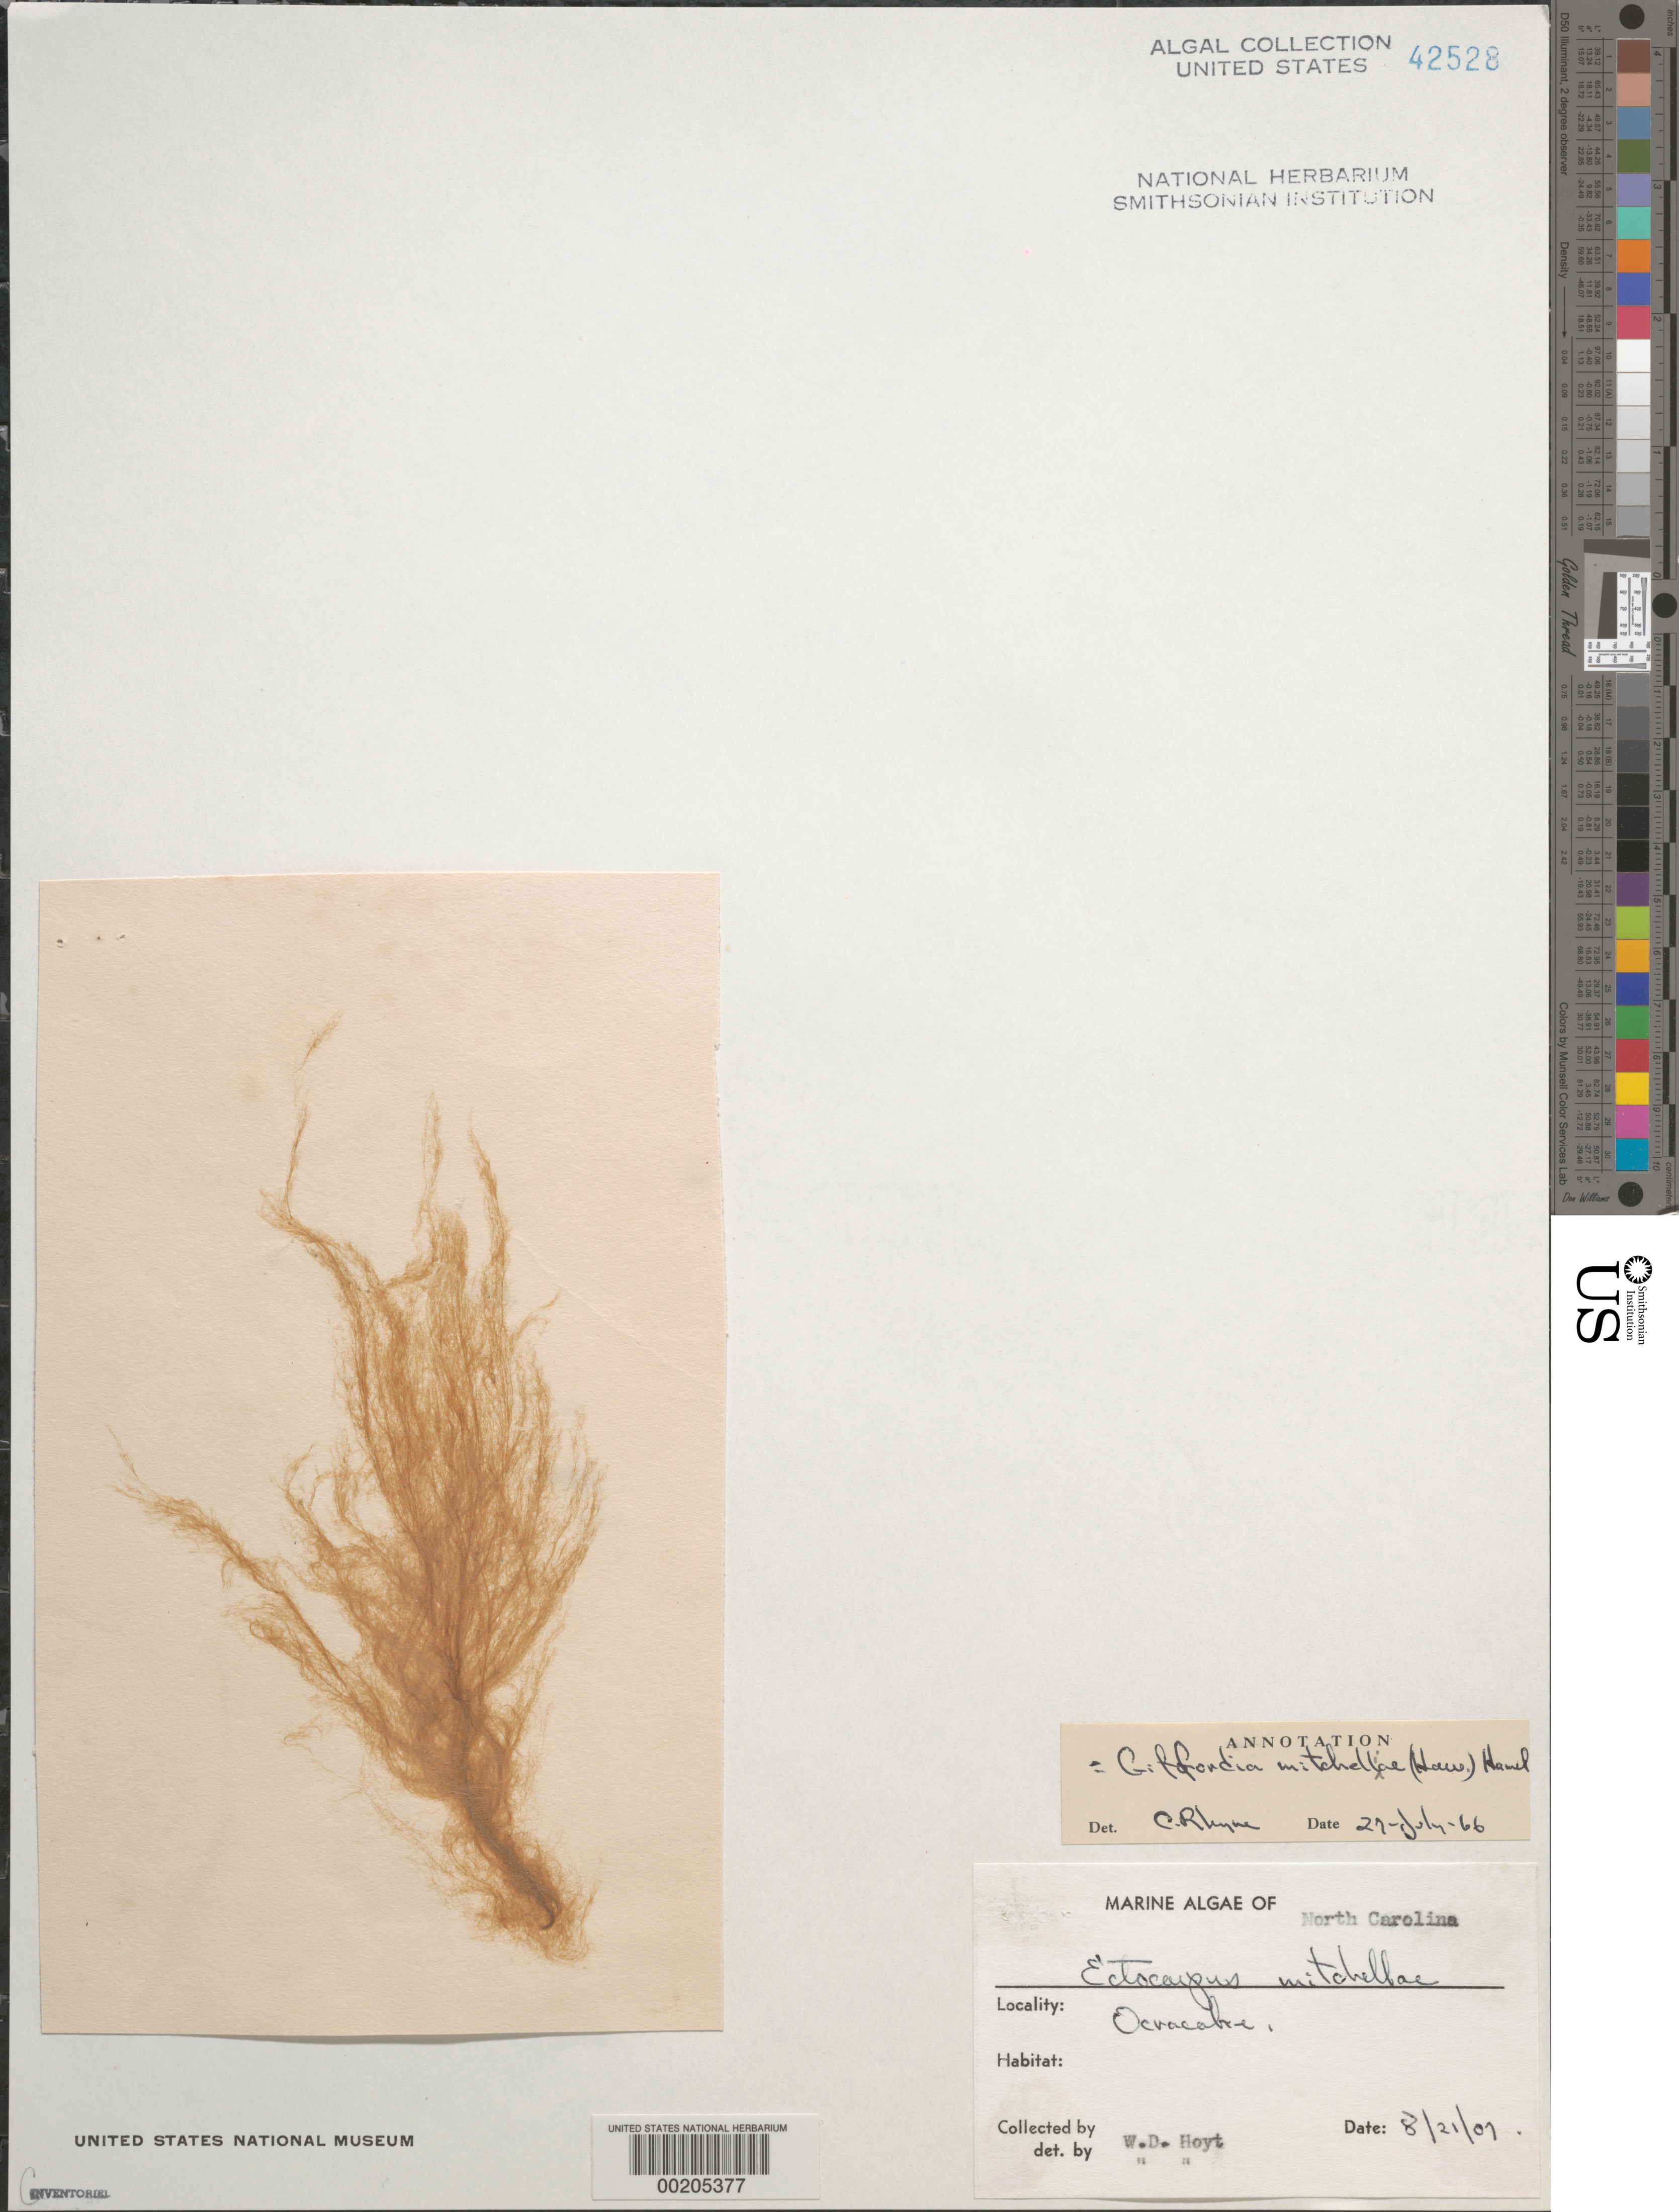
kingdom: Chromista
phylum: Ochrophyta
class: Phaeophyceae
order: Ectocarpales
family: Acinetosporaceae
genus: Feldmannia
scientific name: Feldmannia mitchelliae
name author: (Harv.) H.-S. Kim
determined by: Algae name updating Project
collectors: W. D. Hoyt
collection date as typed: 21 Aug 1907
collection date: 1907-08-21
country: United States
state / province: North Carolina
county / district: Hyde County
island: Ocracoke Island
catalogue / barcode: US 42528